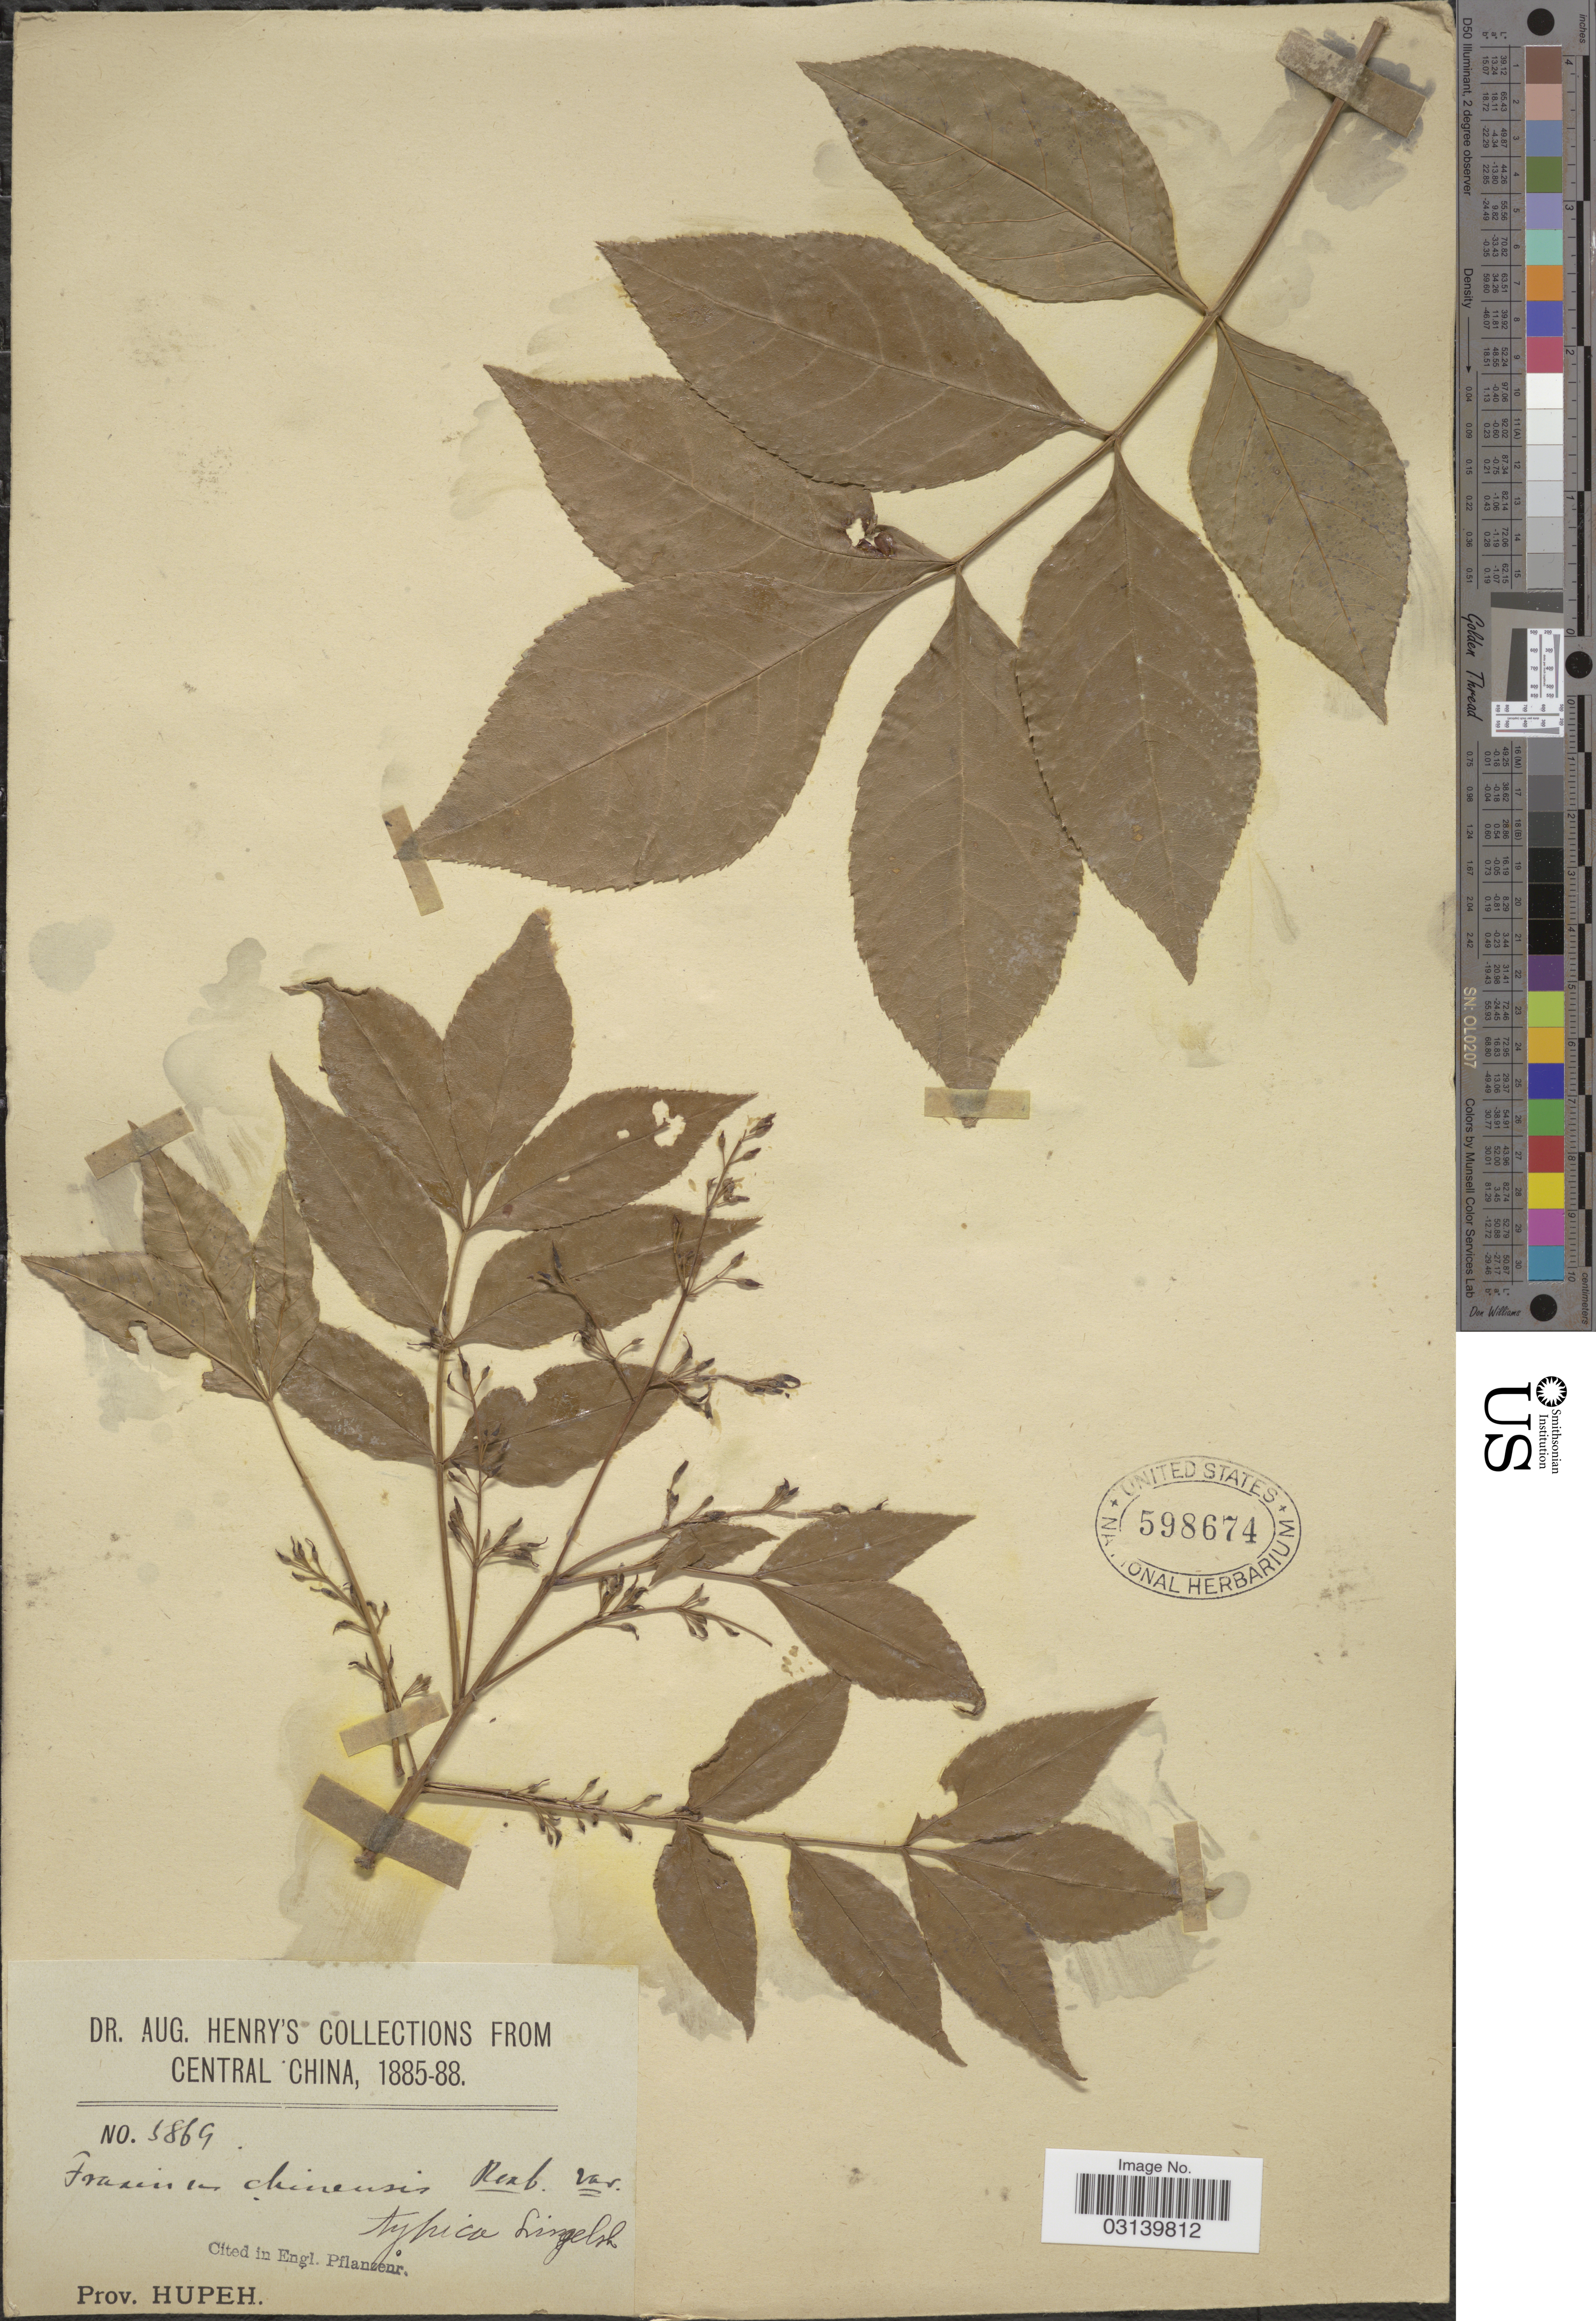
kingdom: Plantae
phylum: Tracheophyta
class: Magnoliopsida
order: Lamiales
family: Oleaceae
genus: Fraxinus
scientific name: Fraxinus chinensis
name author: Roxb.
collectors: A. Henry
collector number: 5869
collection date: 1885/1888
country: China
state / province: Hubei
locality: Central China. Prov. Hupeh.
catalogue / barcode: US 598674